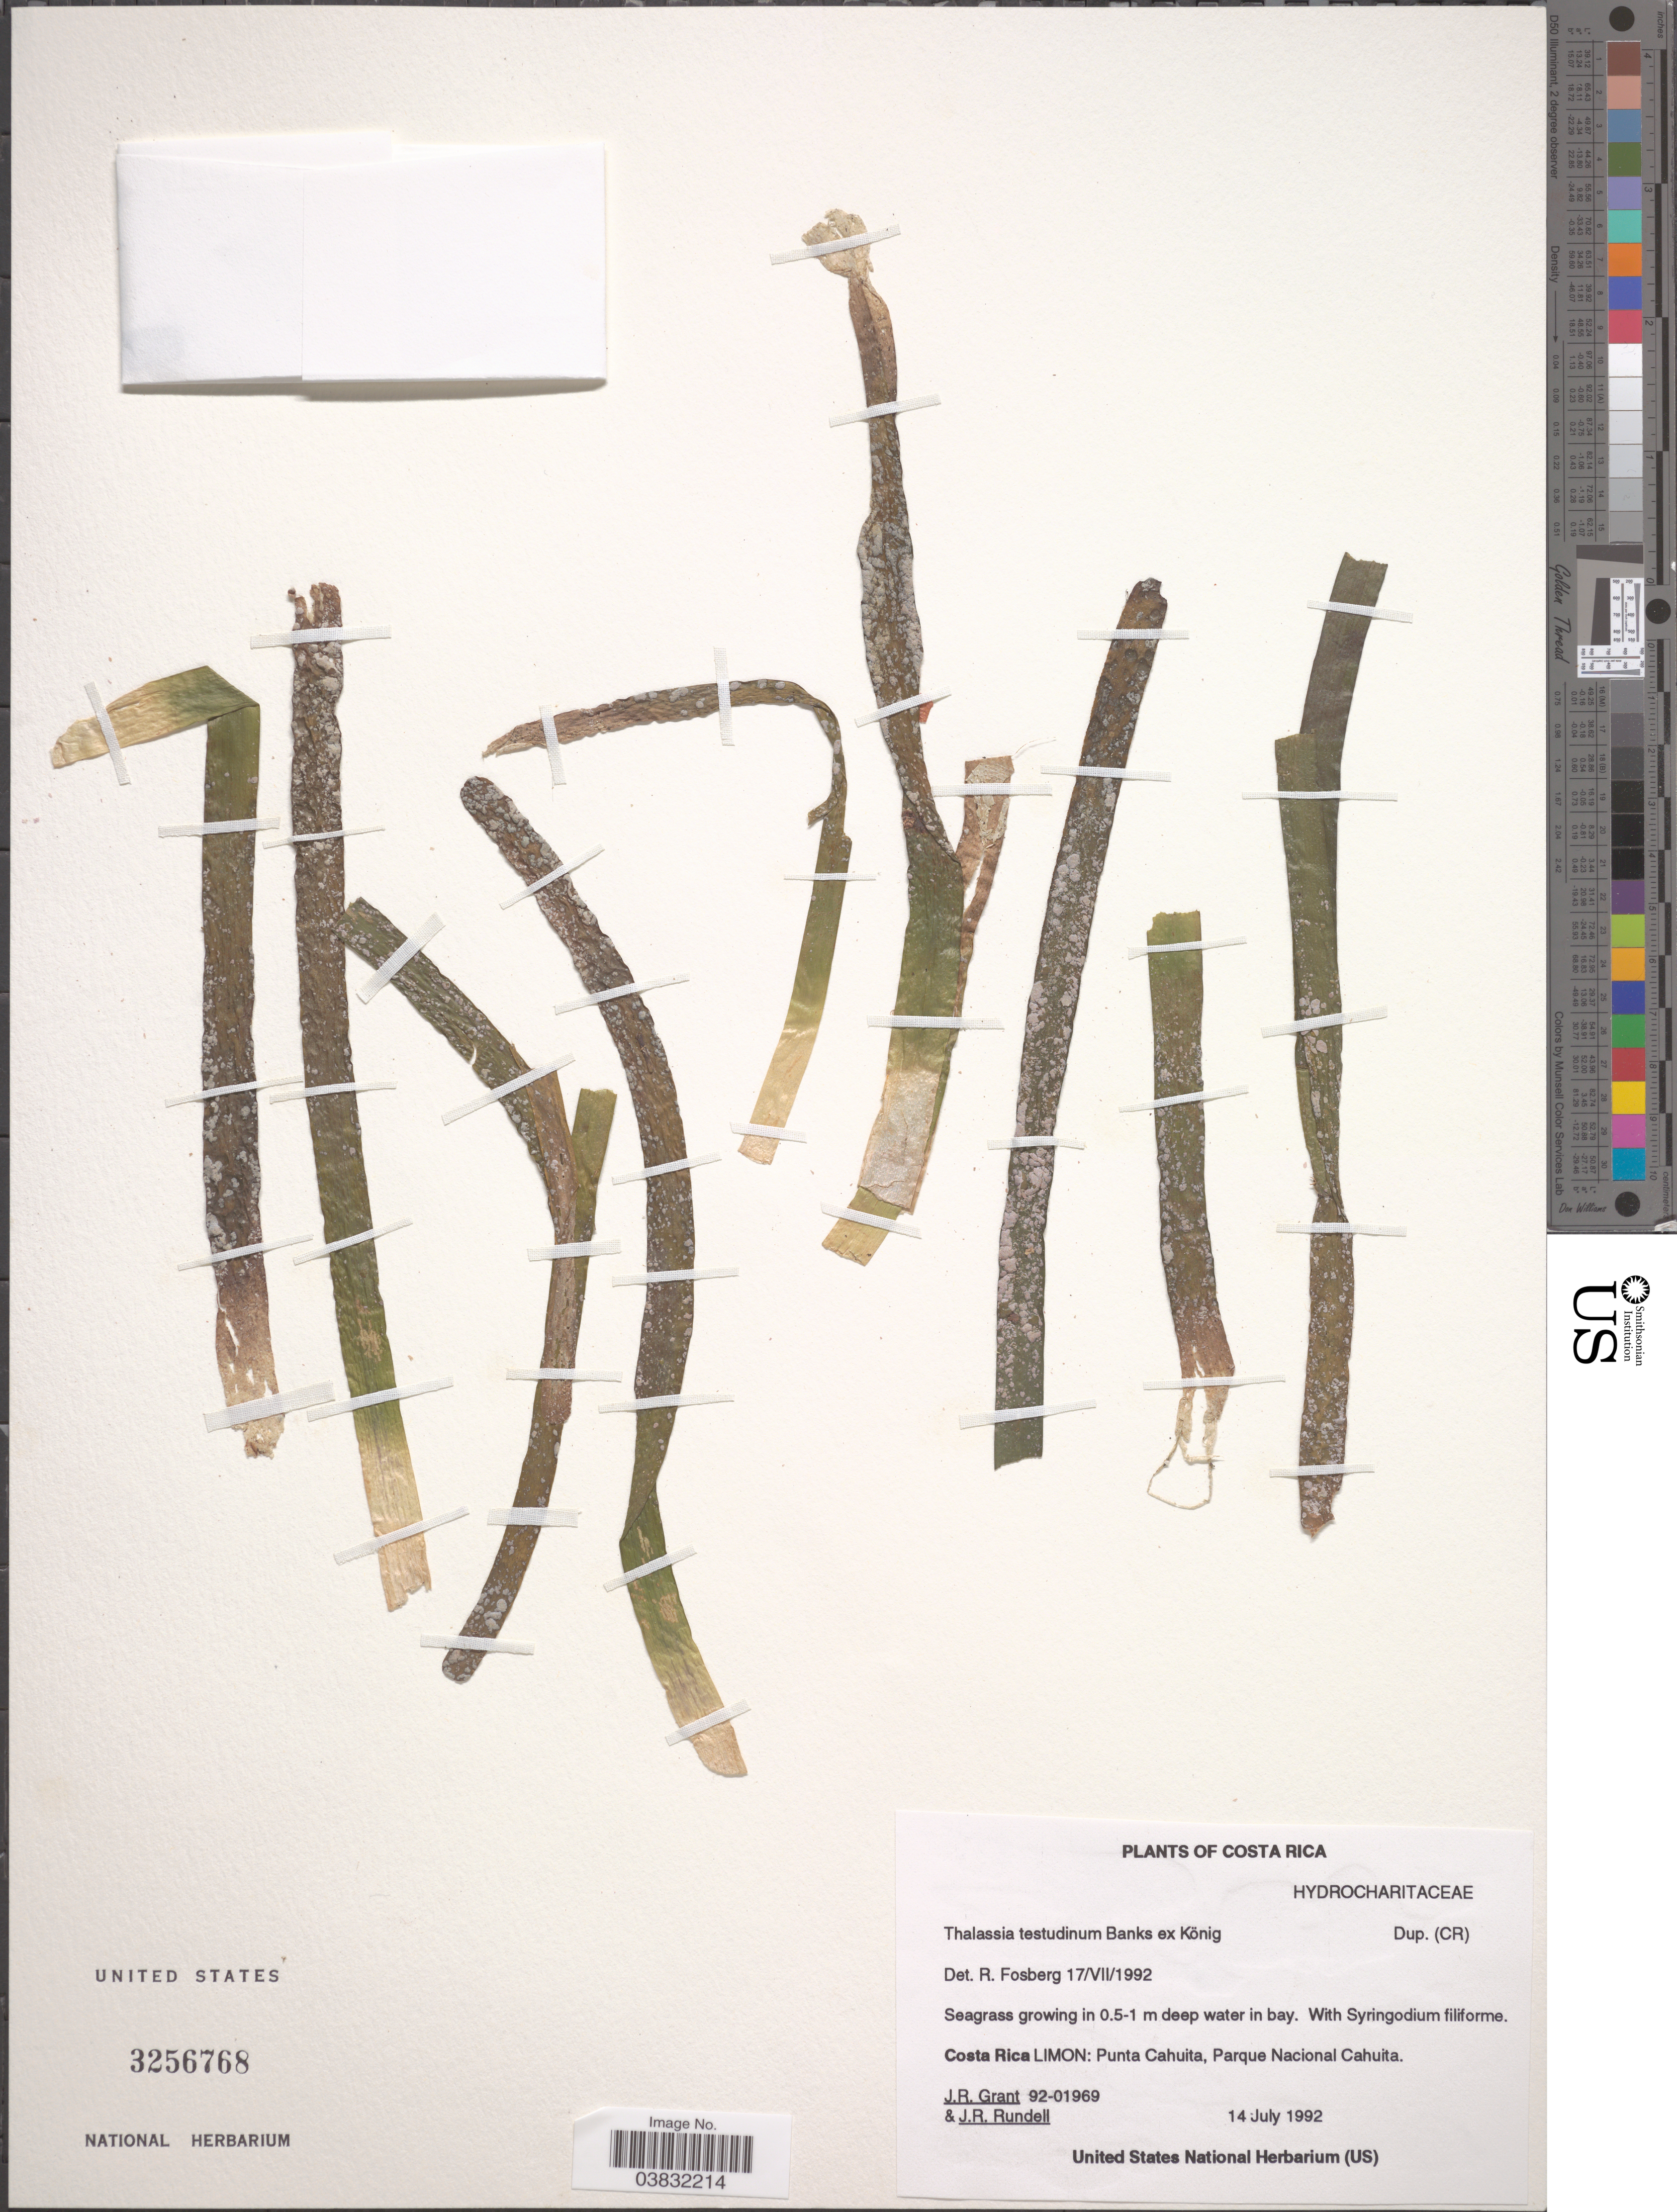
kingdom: Plantae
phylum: Tracheophyta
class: Liliopsida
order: Alismatales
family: Hydrocharitaceae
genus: Thalassia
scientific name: Thalassia testudinum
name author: Banks & Sol. ex K.D. Koenig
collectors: J. Grant & J. R. Rundell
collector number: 92-01969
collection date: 1992-07-14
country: Costa Rica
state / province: Limón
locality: Punta Cahuita, Parque Nacional Cahuita.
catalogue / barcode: US 3256768